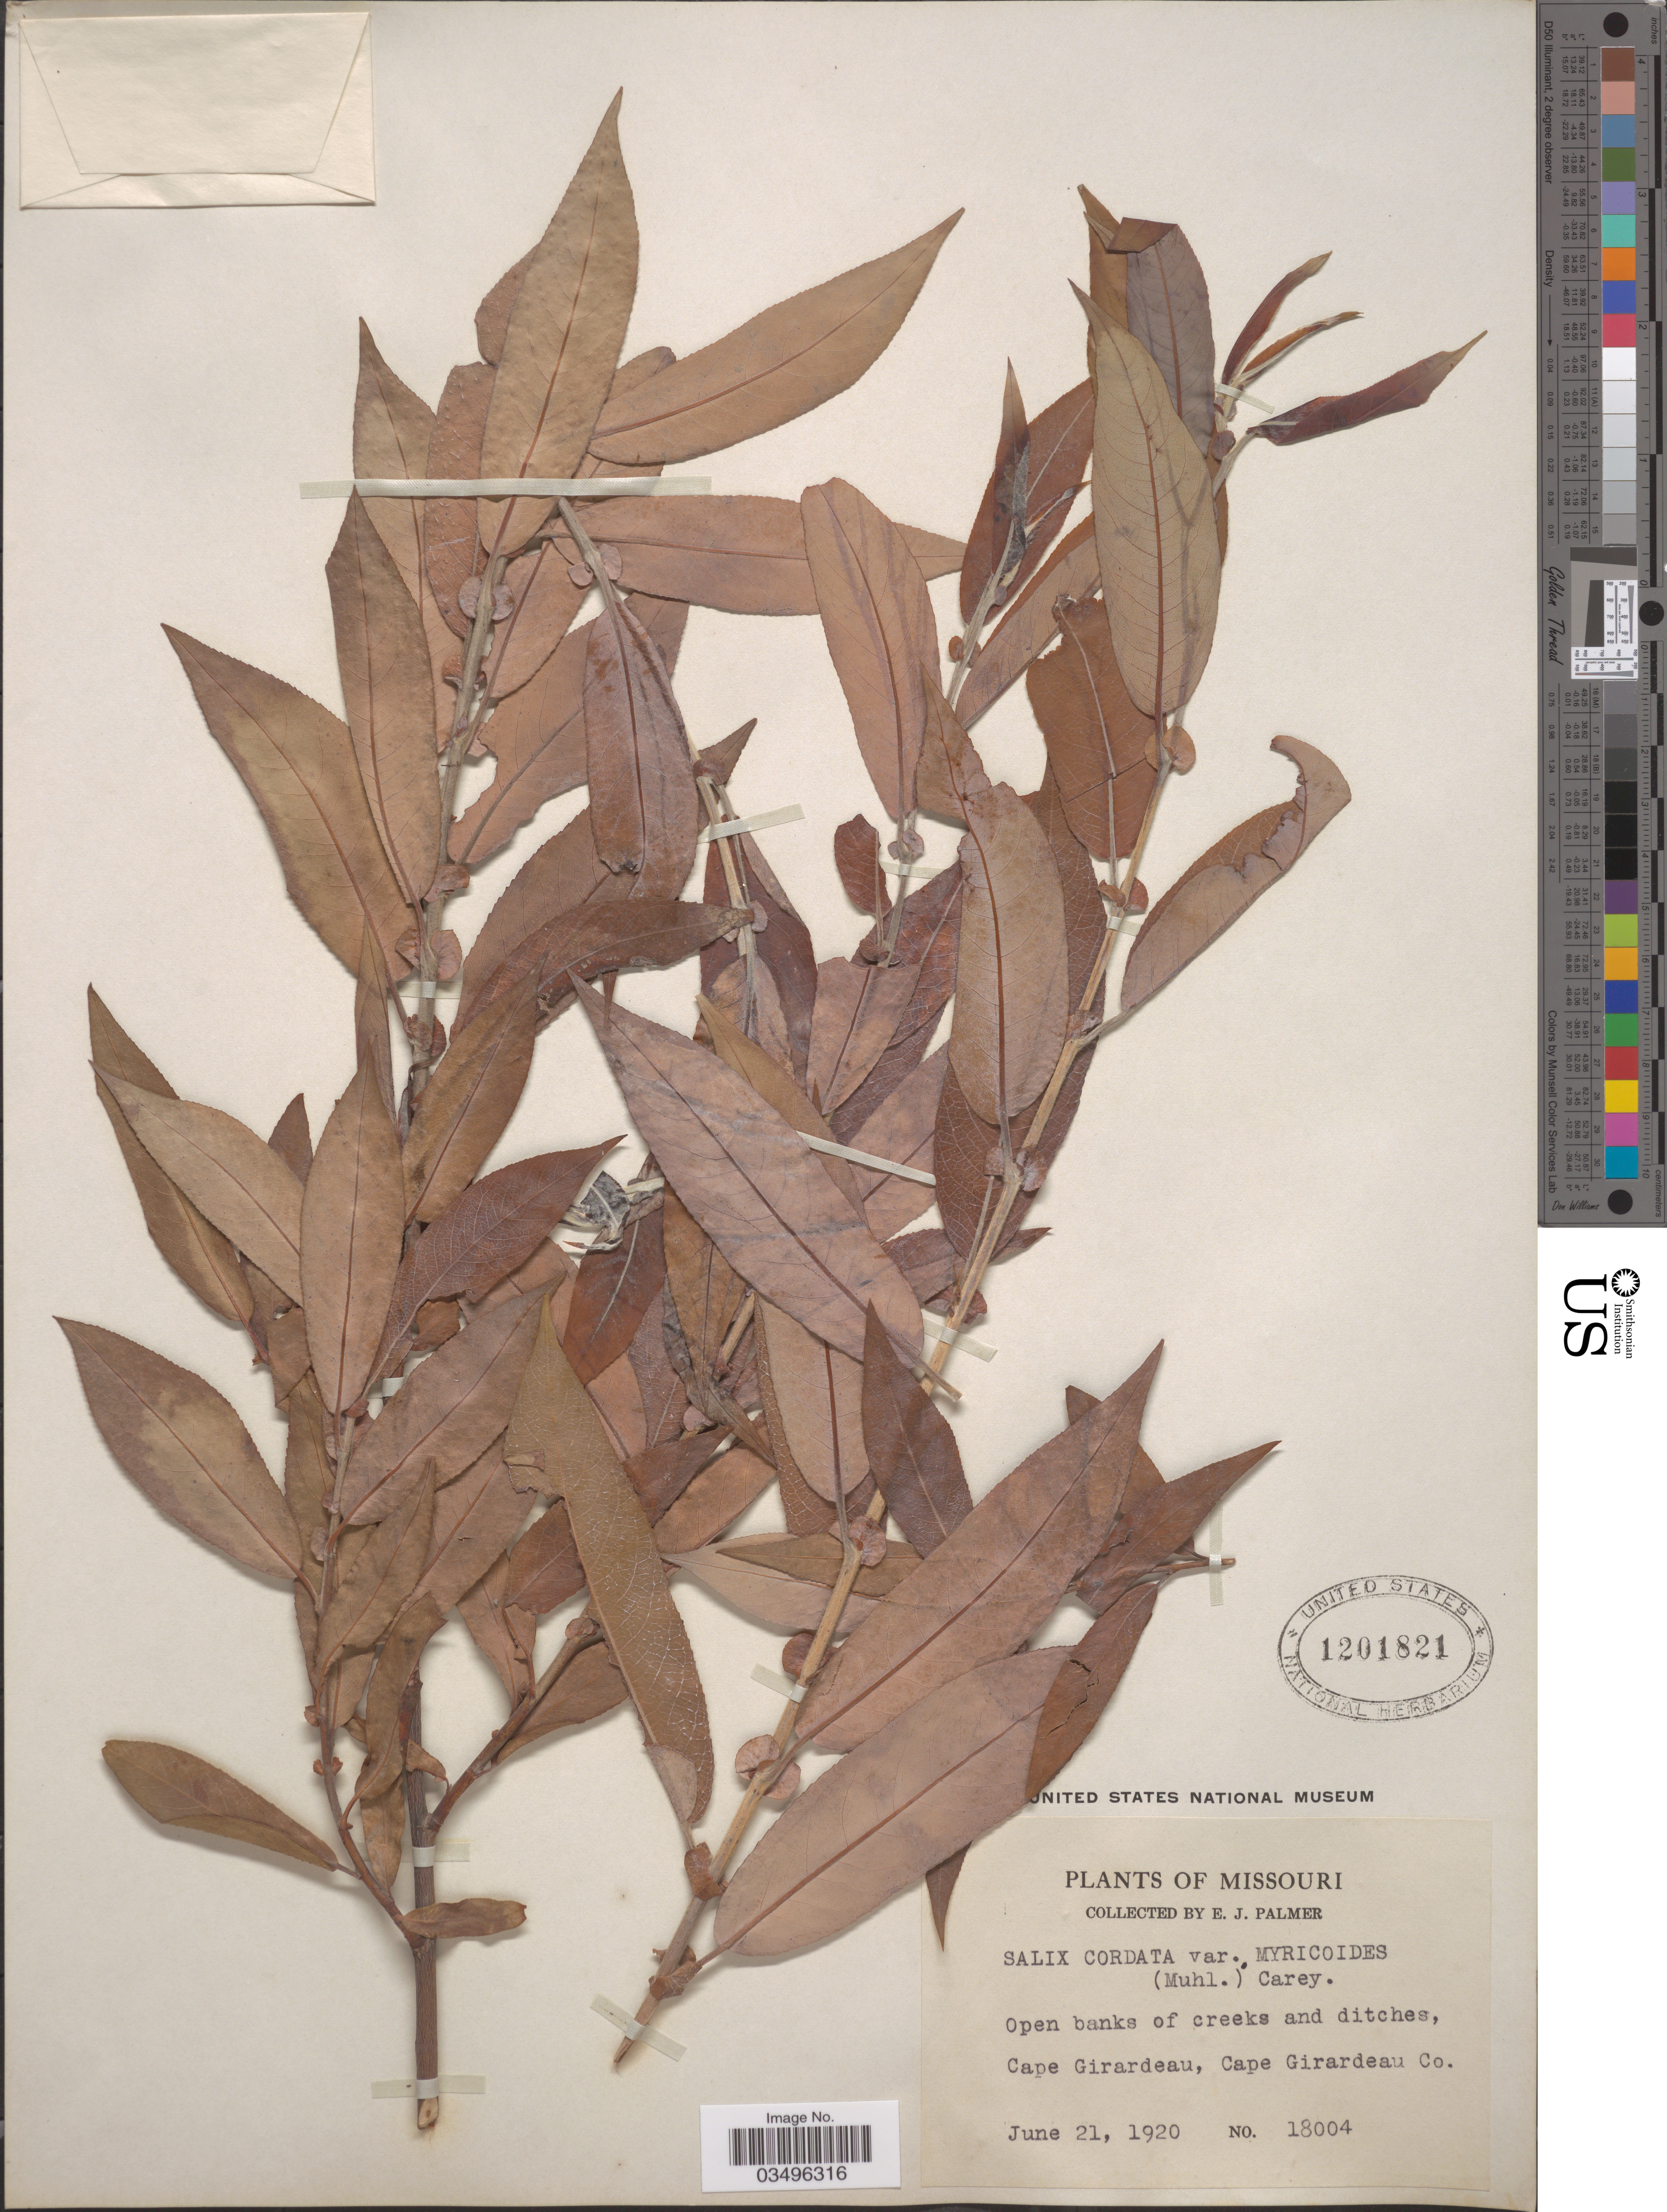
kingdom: Plantae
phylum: Tracheophyta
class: Magnoliopsida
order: Malpighiales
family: Salicaceae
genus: Salix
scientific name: Salix cordata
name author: Michx.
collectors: E. J. Palmer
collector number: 18004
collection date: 1920-06-21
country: United States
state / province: Missouri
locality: Open banks of creeks and ditches, Cape Girardeau, Cape Girardeau Co.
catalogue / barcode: US 1201821